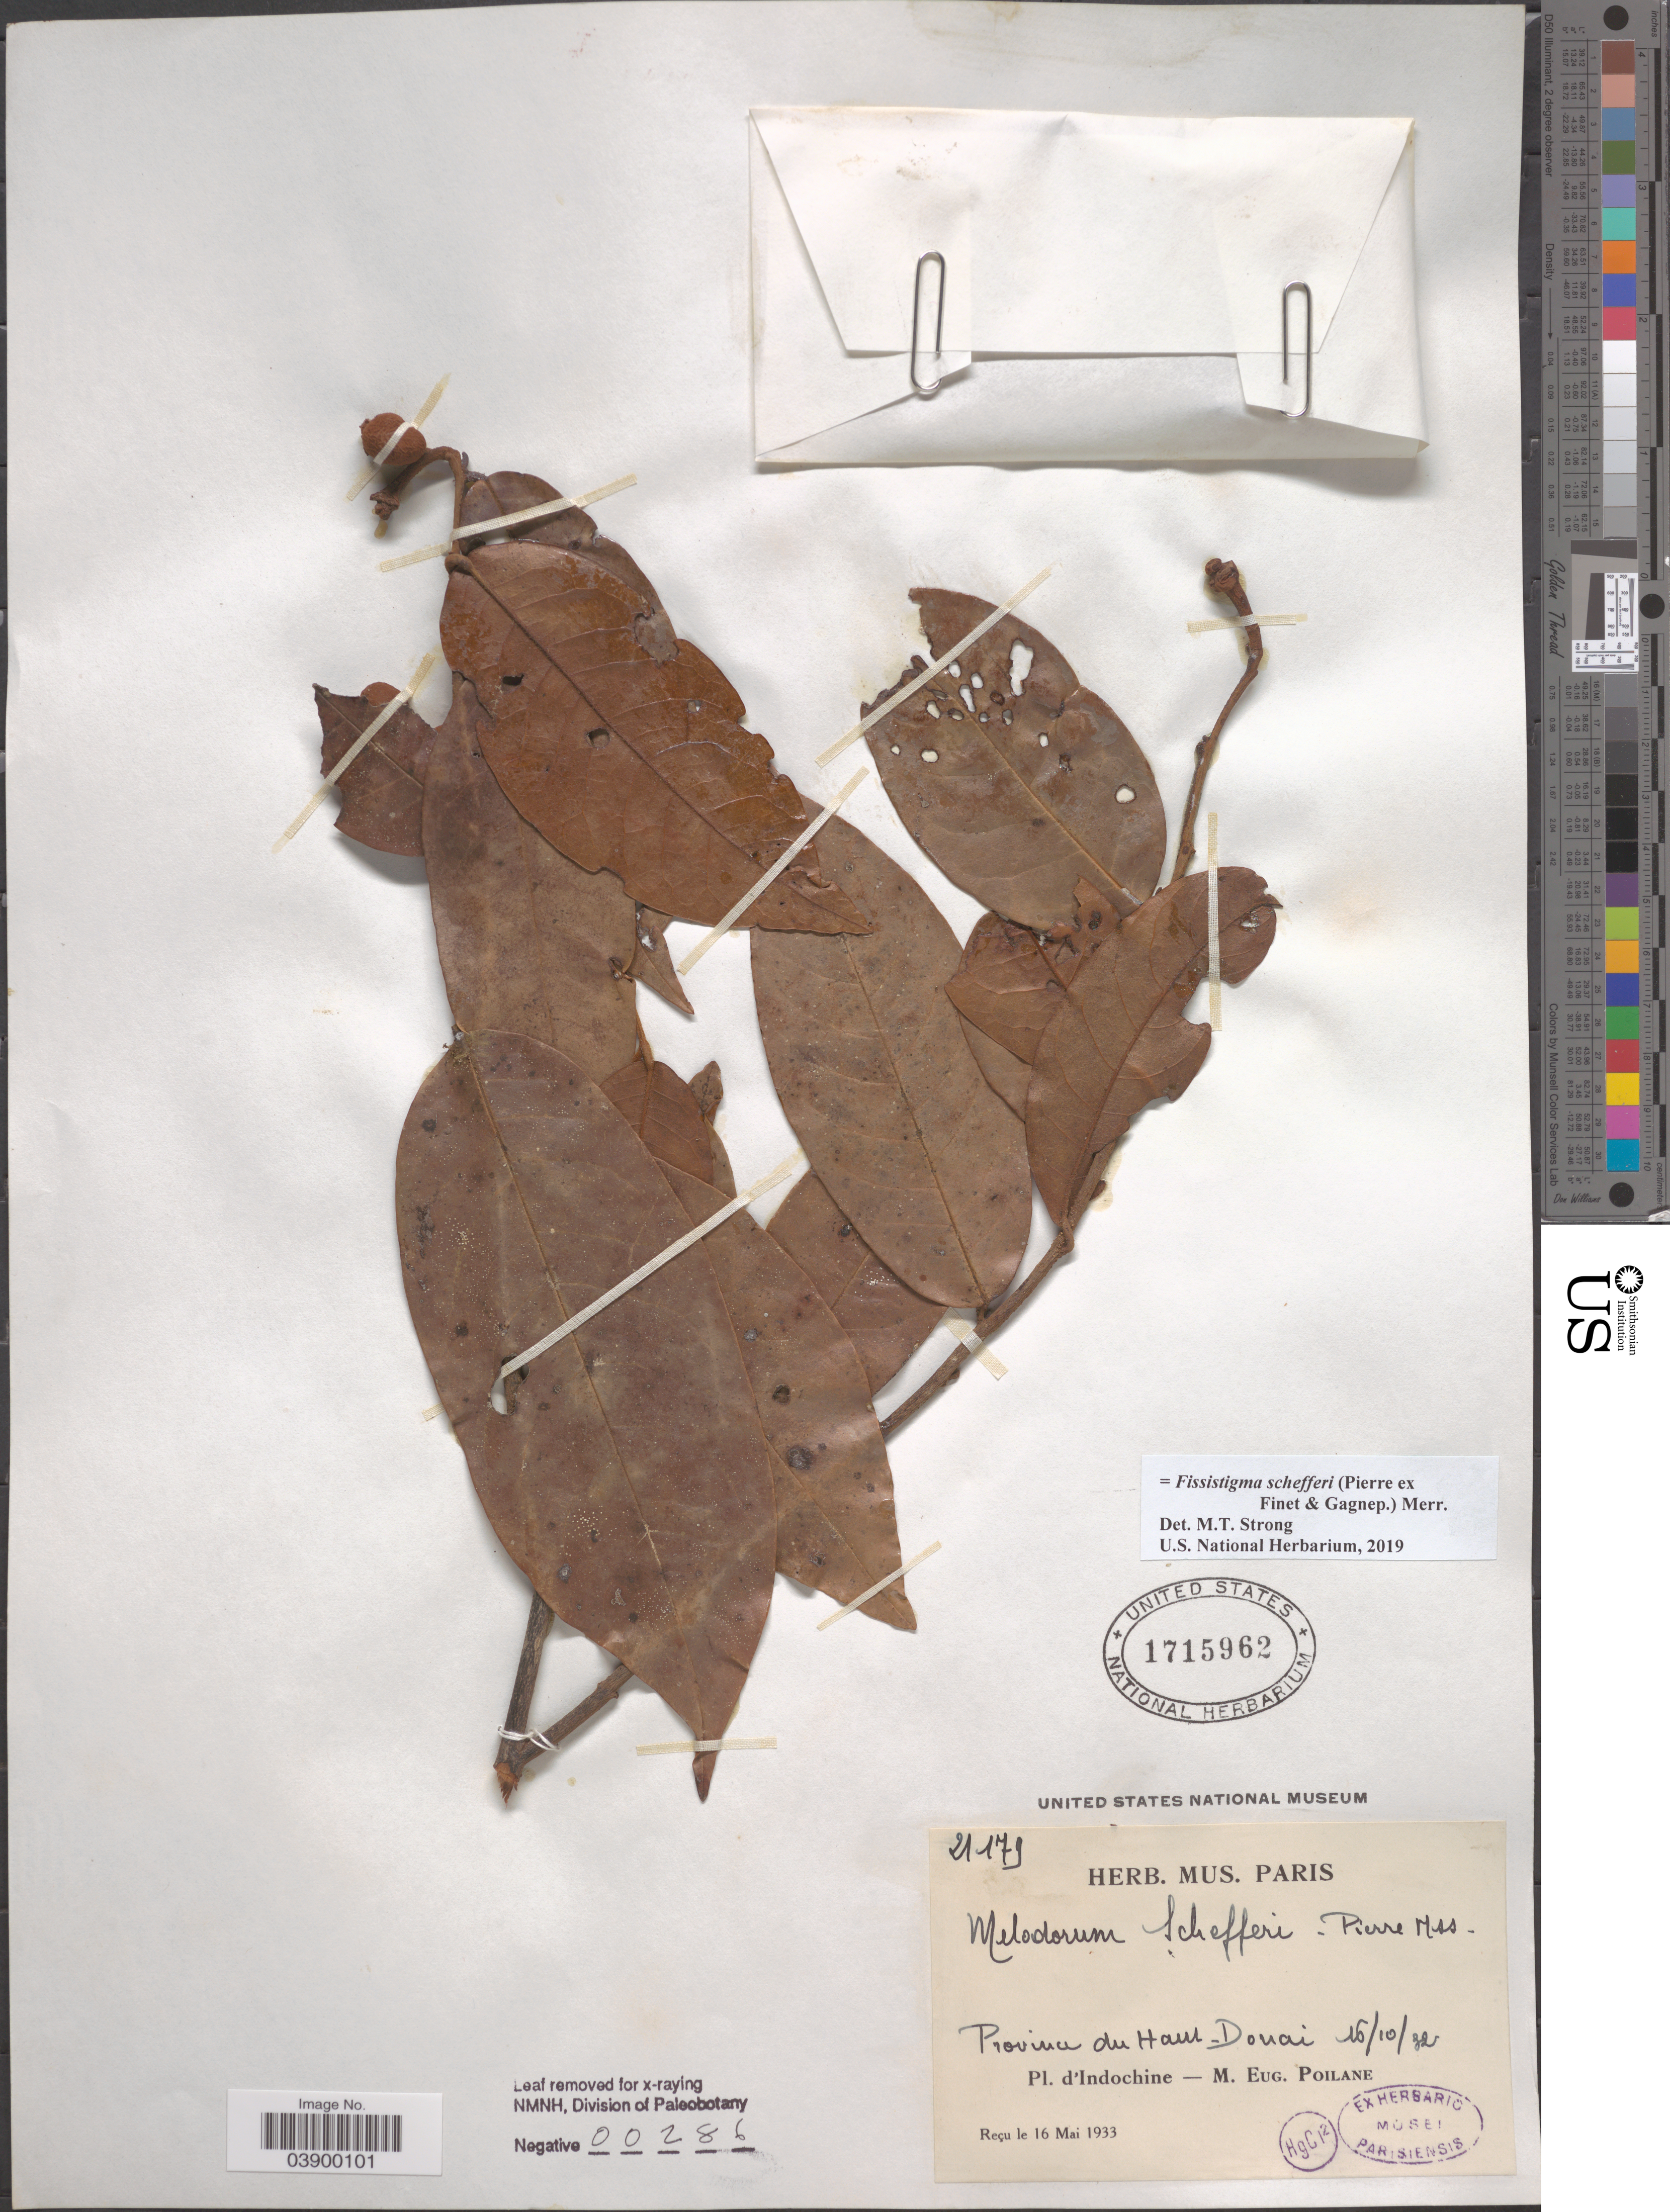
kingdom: Plantae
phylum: Tracheophyta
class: Magnoliopsida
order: Magnoliales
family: Annonaceae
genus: Fissistigma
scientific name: Fissistigma schefferi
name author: (Pierre ex Finet & Gagnep.) Merr.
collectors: M. Poilane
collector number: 21179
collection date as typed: Transcribed d/m/y: 16/10/32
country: Vietnam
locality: Province du Haut-Donai. Indochine.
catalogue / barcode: US 1715962